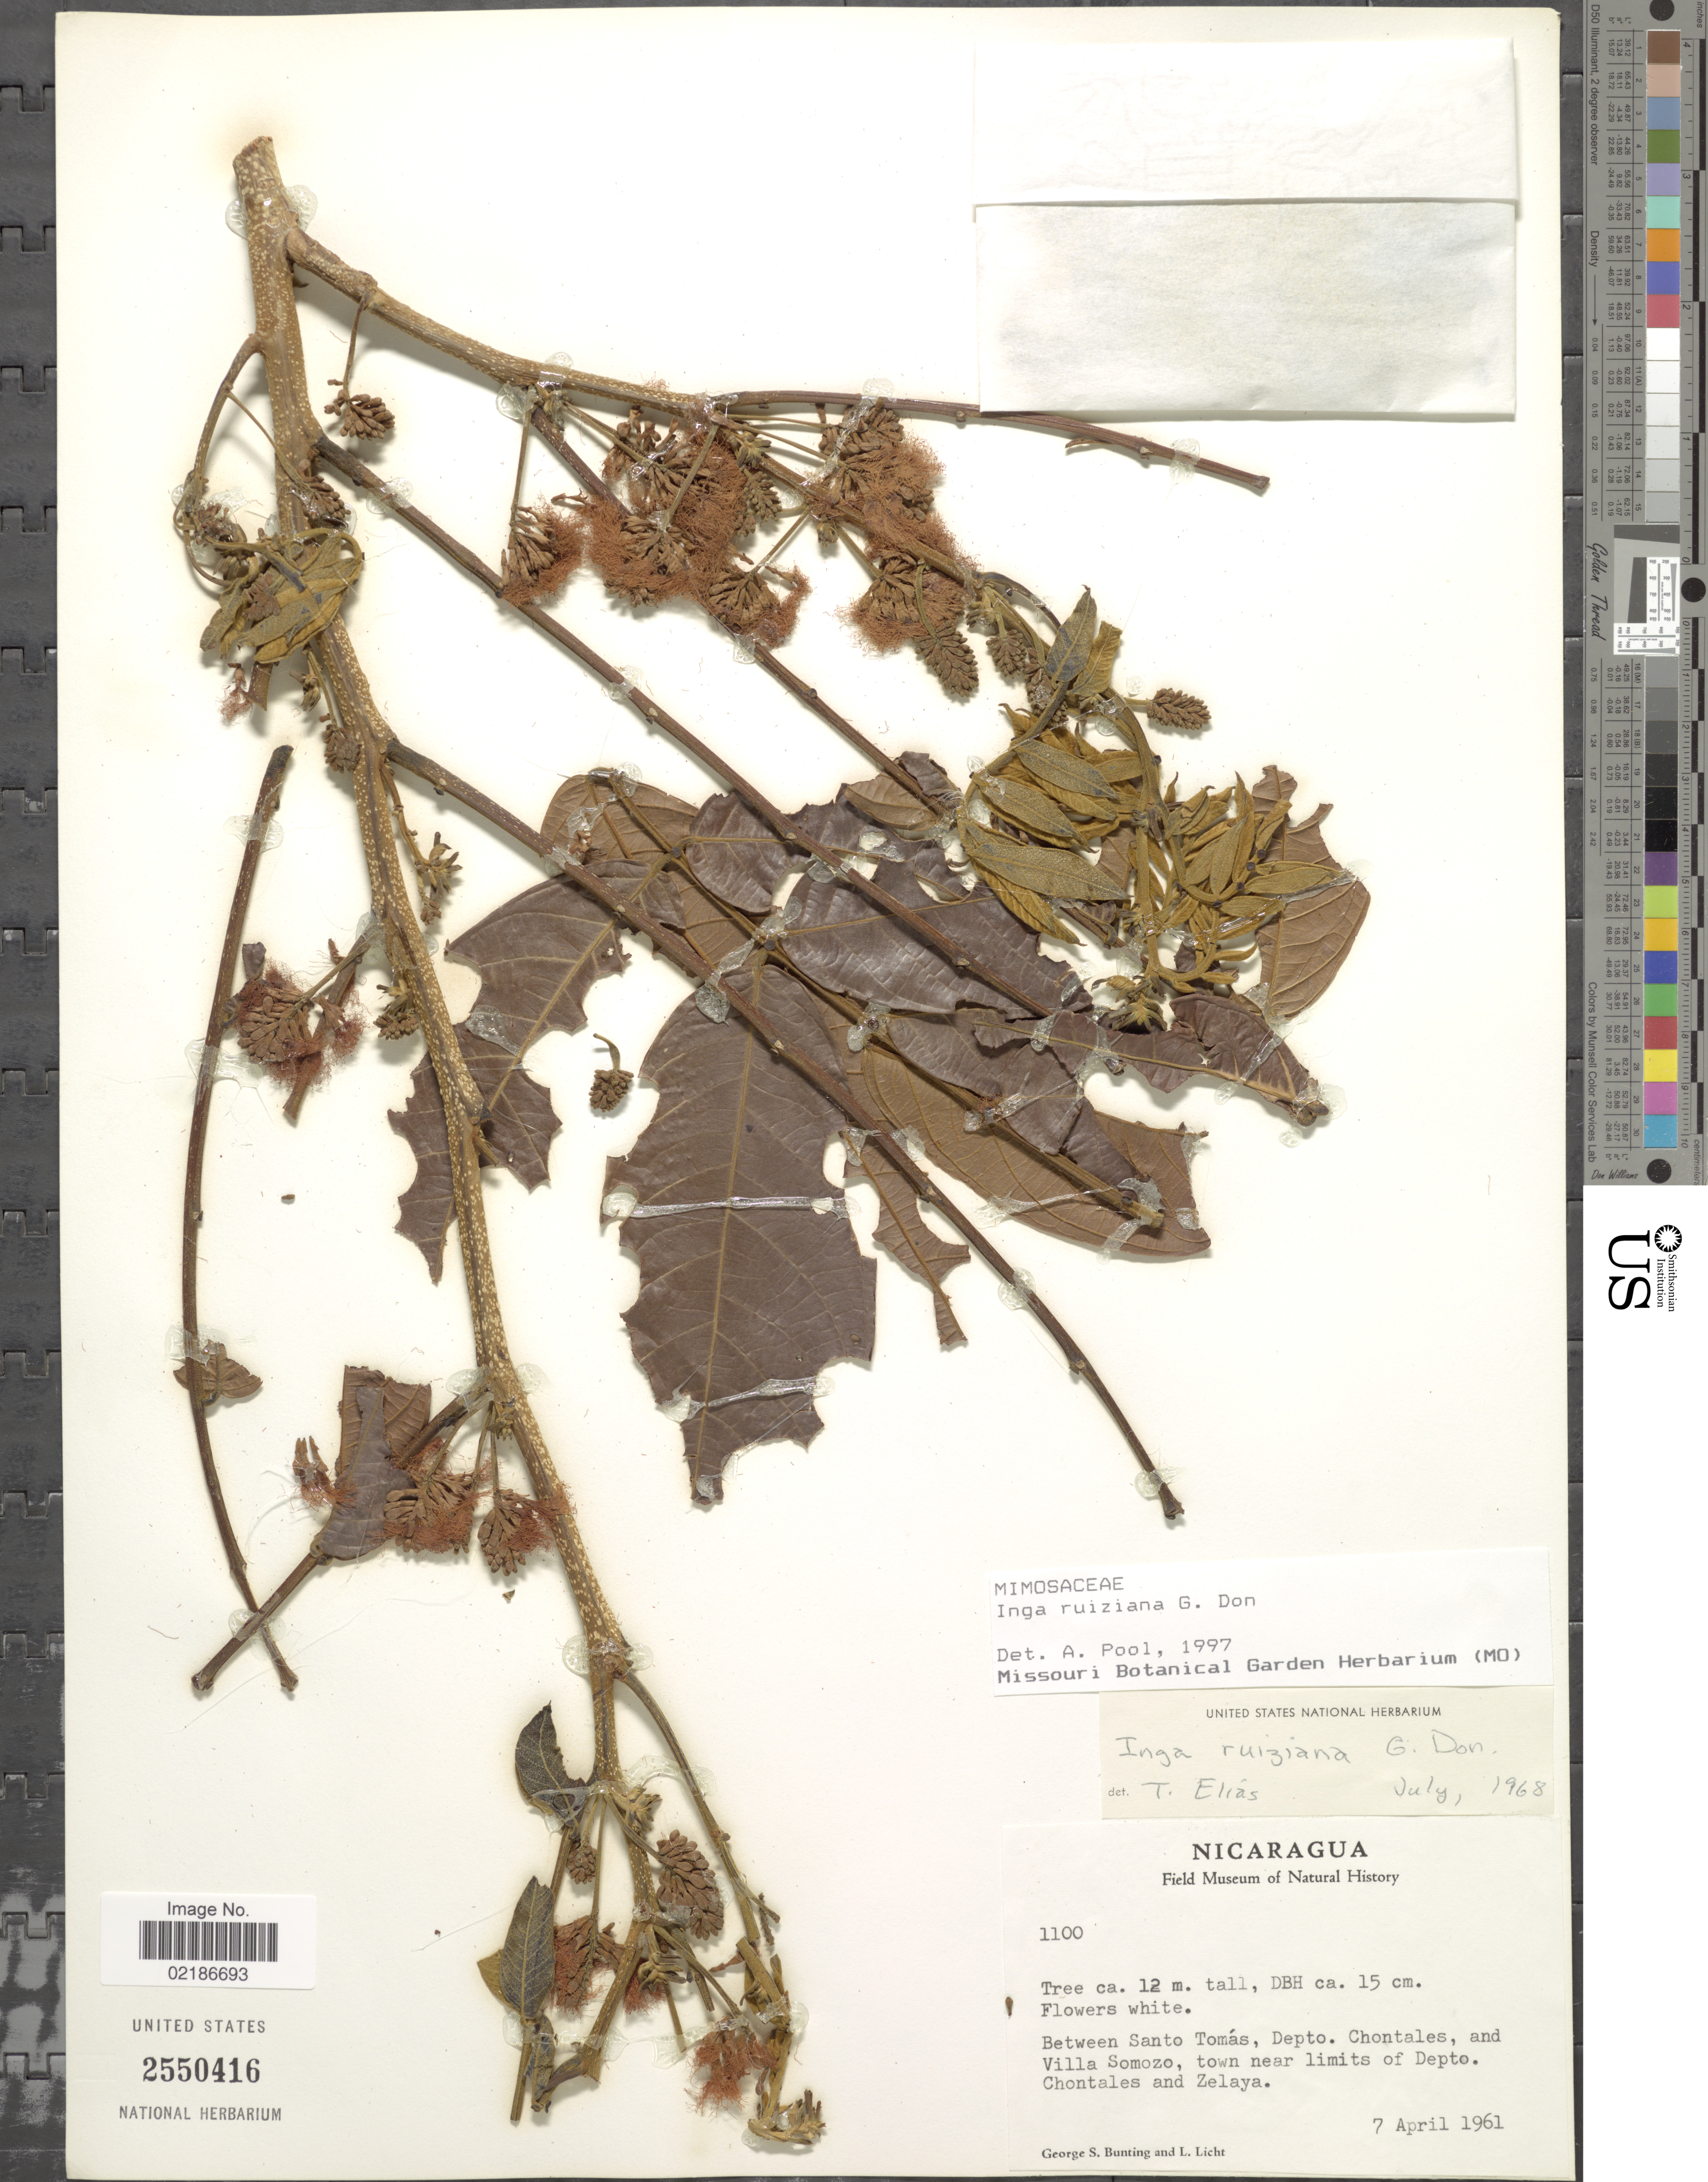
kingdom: Plantae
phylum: Tracheophyta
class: Magnoliopsida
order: Fabales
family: Fabaceae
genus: Inga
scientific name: Inga ruiziana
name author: G. Don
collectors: G. S. Bunting & L. Licht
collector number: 1100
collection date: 1961-04-07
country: Nicaragua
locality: Between Santo Tomas, Depto Chontales, and Villa Somozo, town near limits of Depto. Chontales and Zelaya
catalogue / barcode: US 2550416